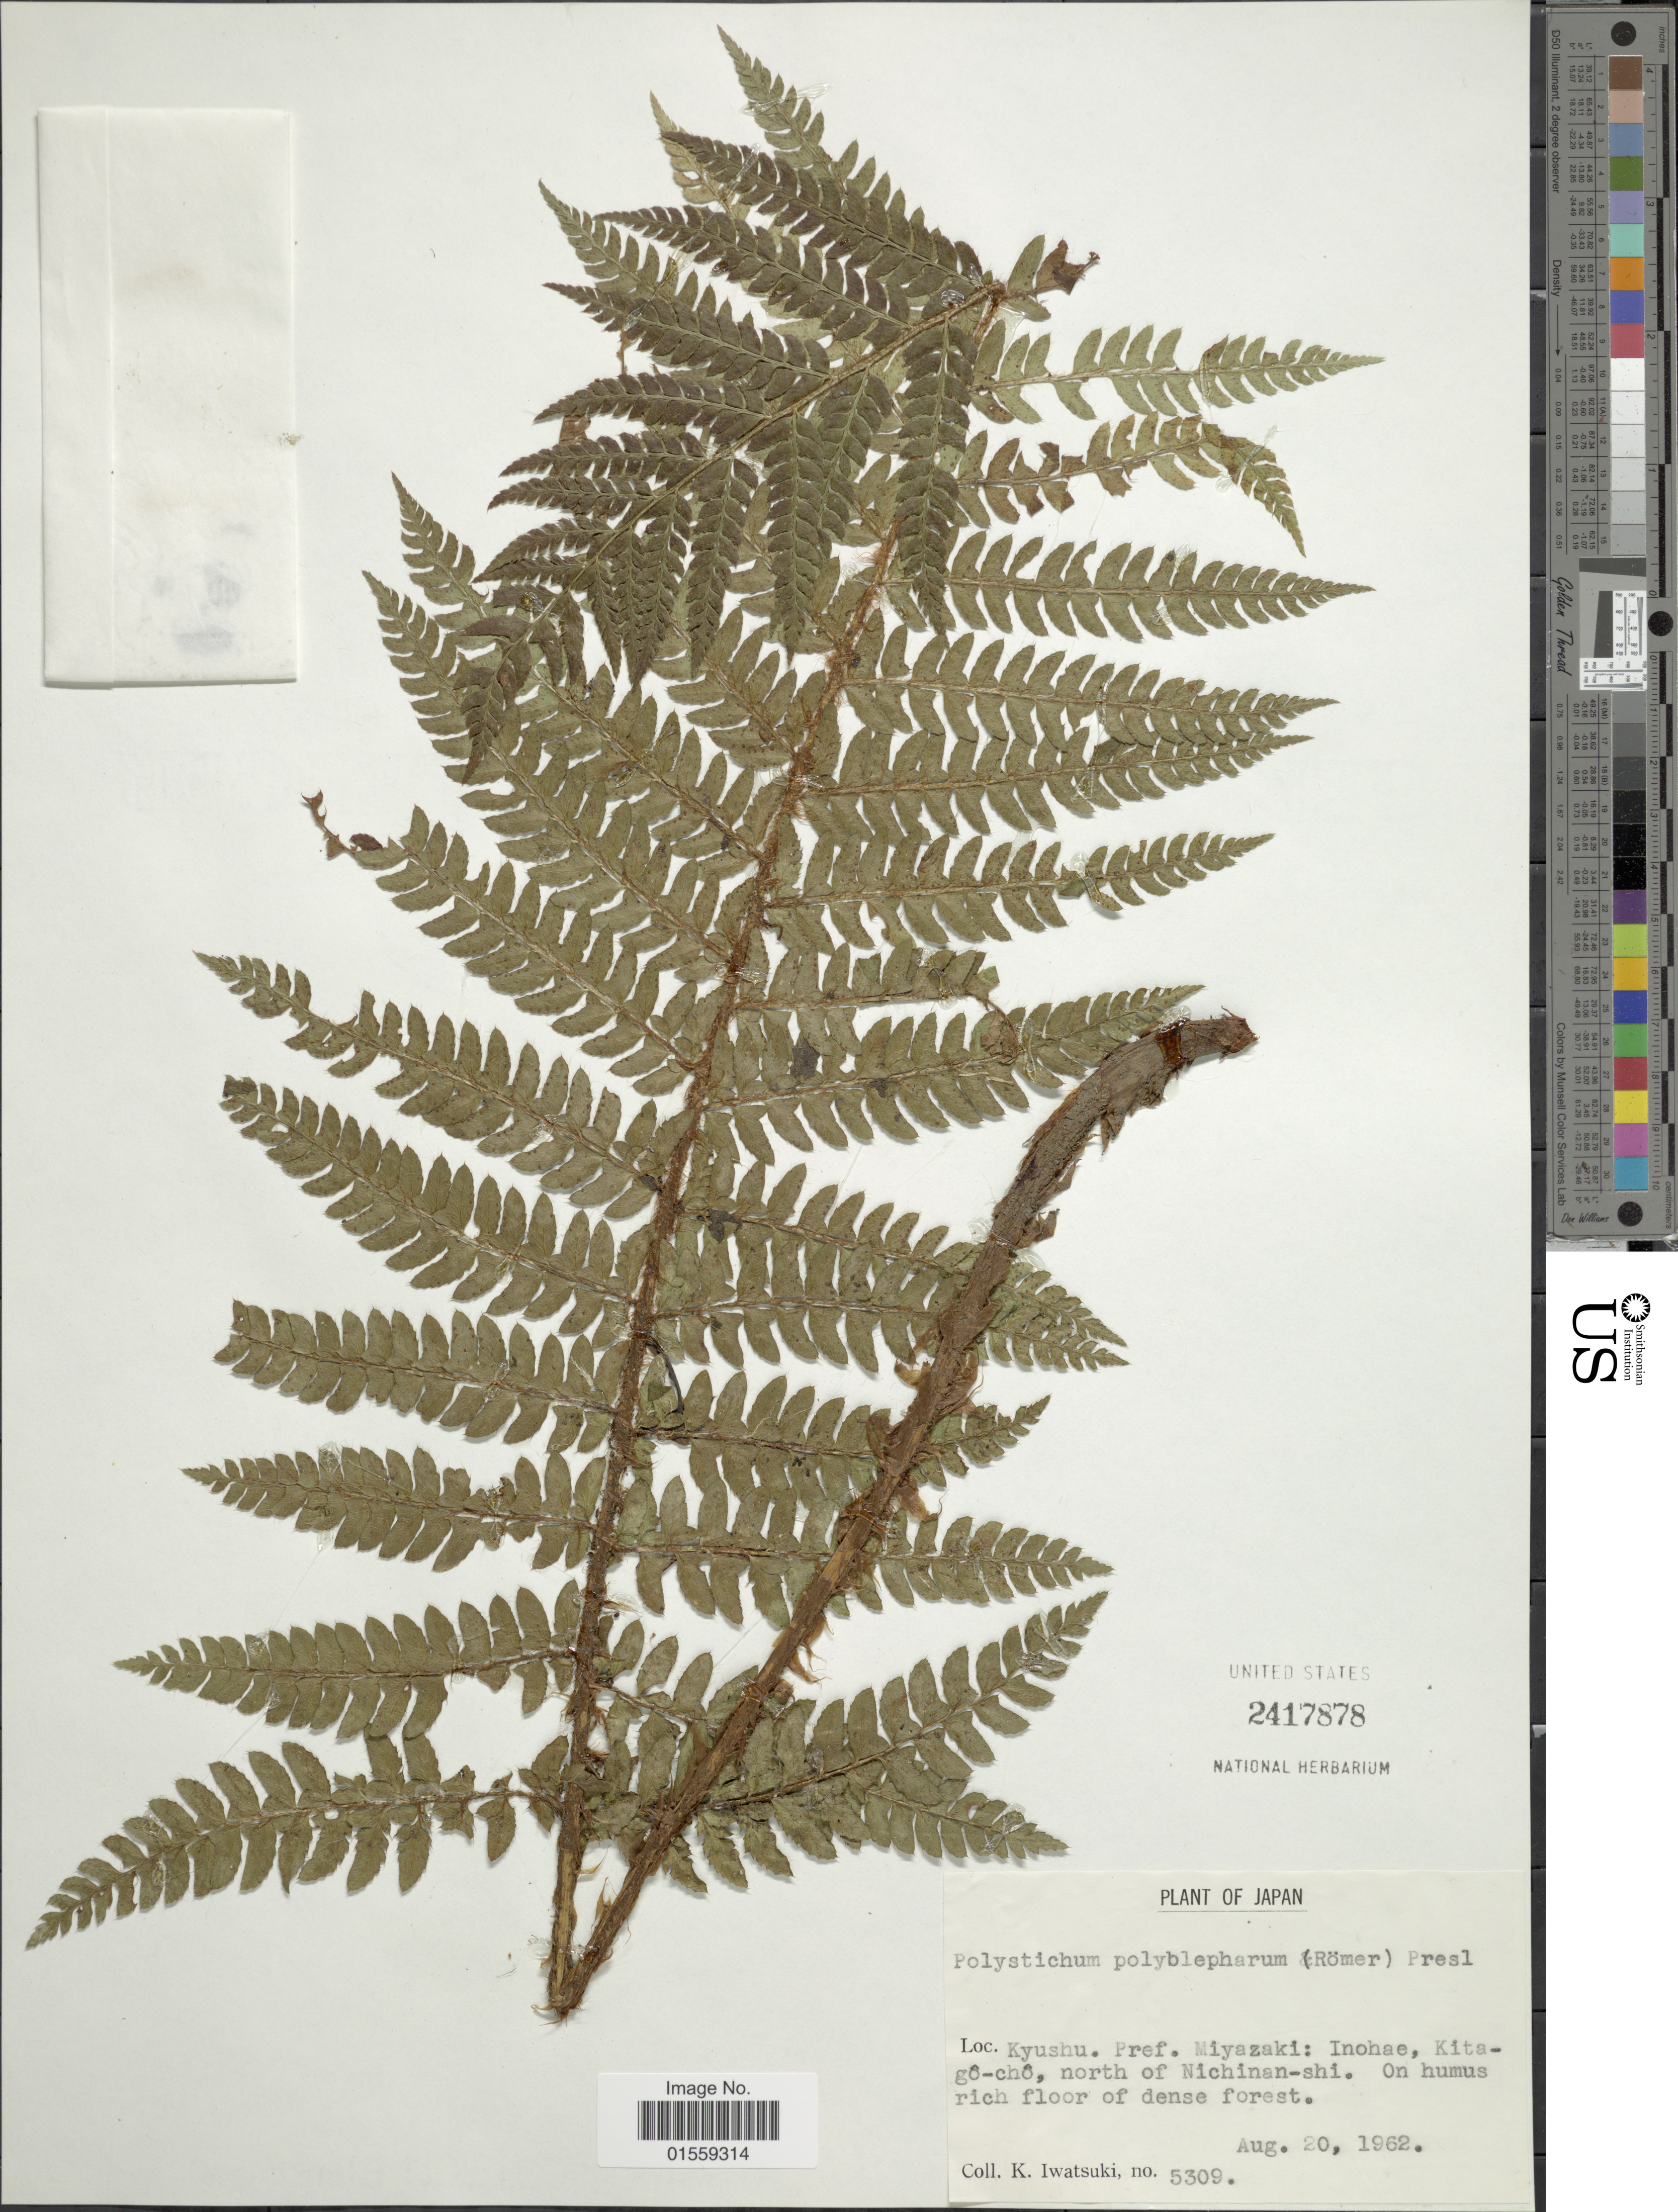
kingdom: Plantae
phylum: Tracheophyta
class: Polypodiopsida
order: Polypodiales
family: Dryopteridaceae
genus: Polystichum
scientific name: Polystichum polyblepharum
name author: (Roemer ex Kunze) C. Presl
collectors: K. Iwatsuki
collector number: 5309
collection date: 1962-08-20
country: Japan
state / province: Miyazaki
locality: Kyushu, Pref. Miyazaki: Inohae, Kitago-cho, north of Nichinan-shi.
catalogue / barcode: US 2417878